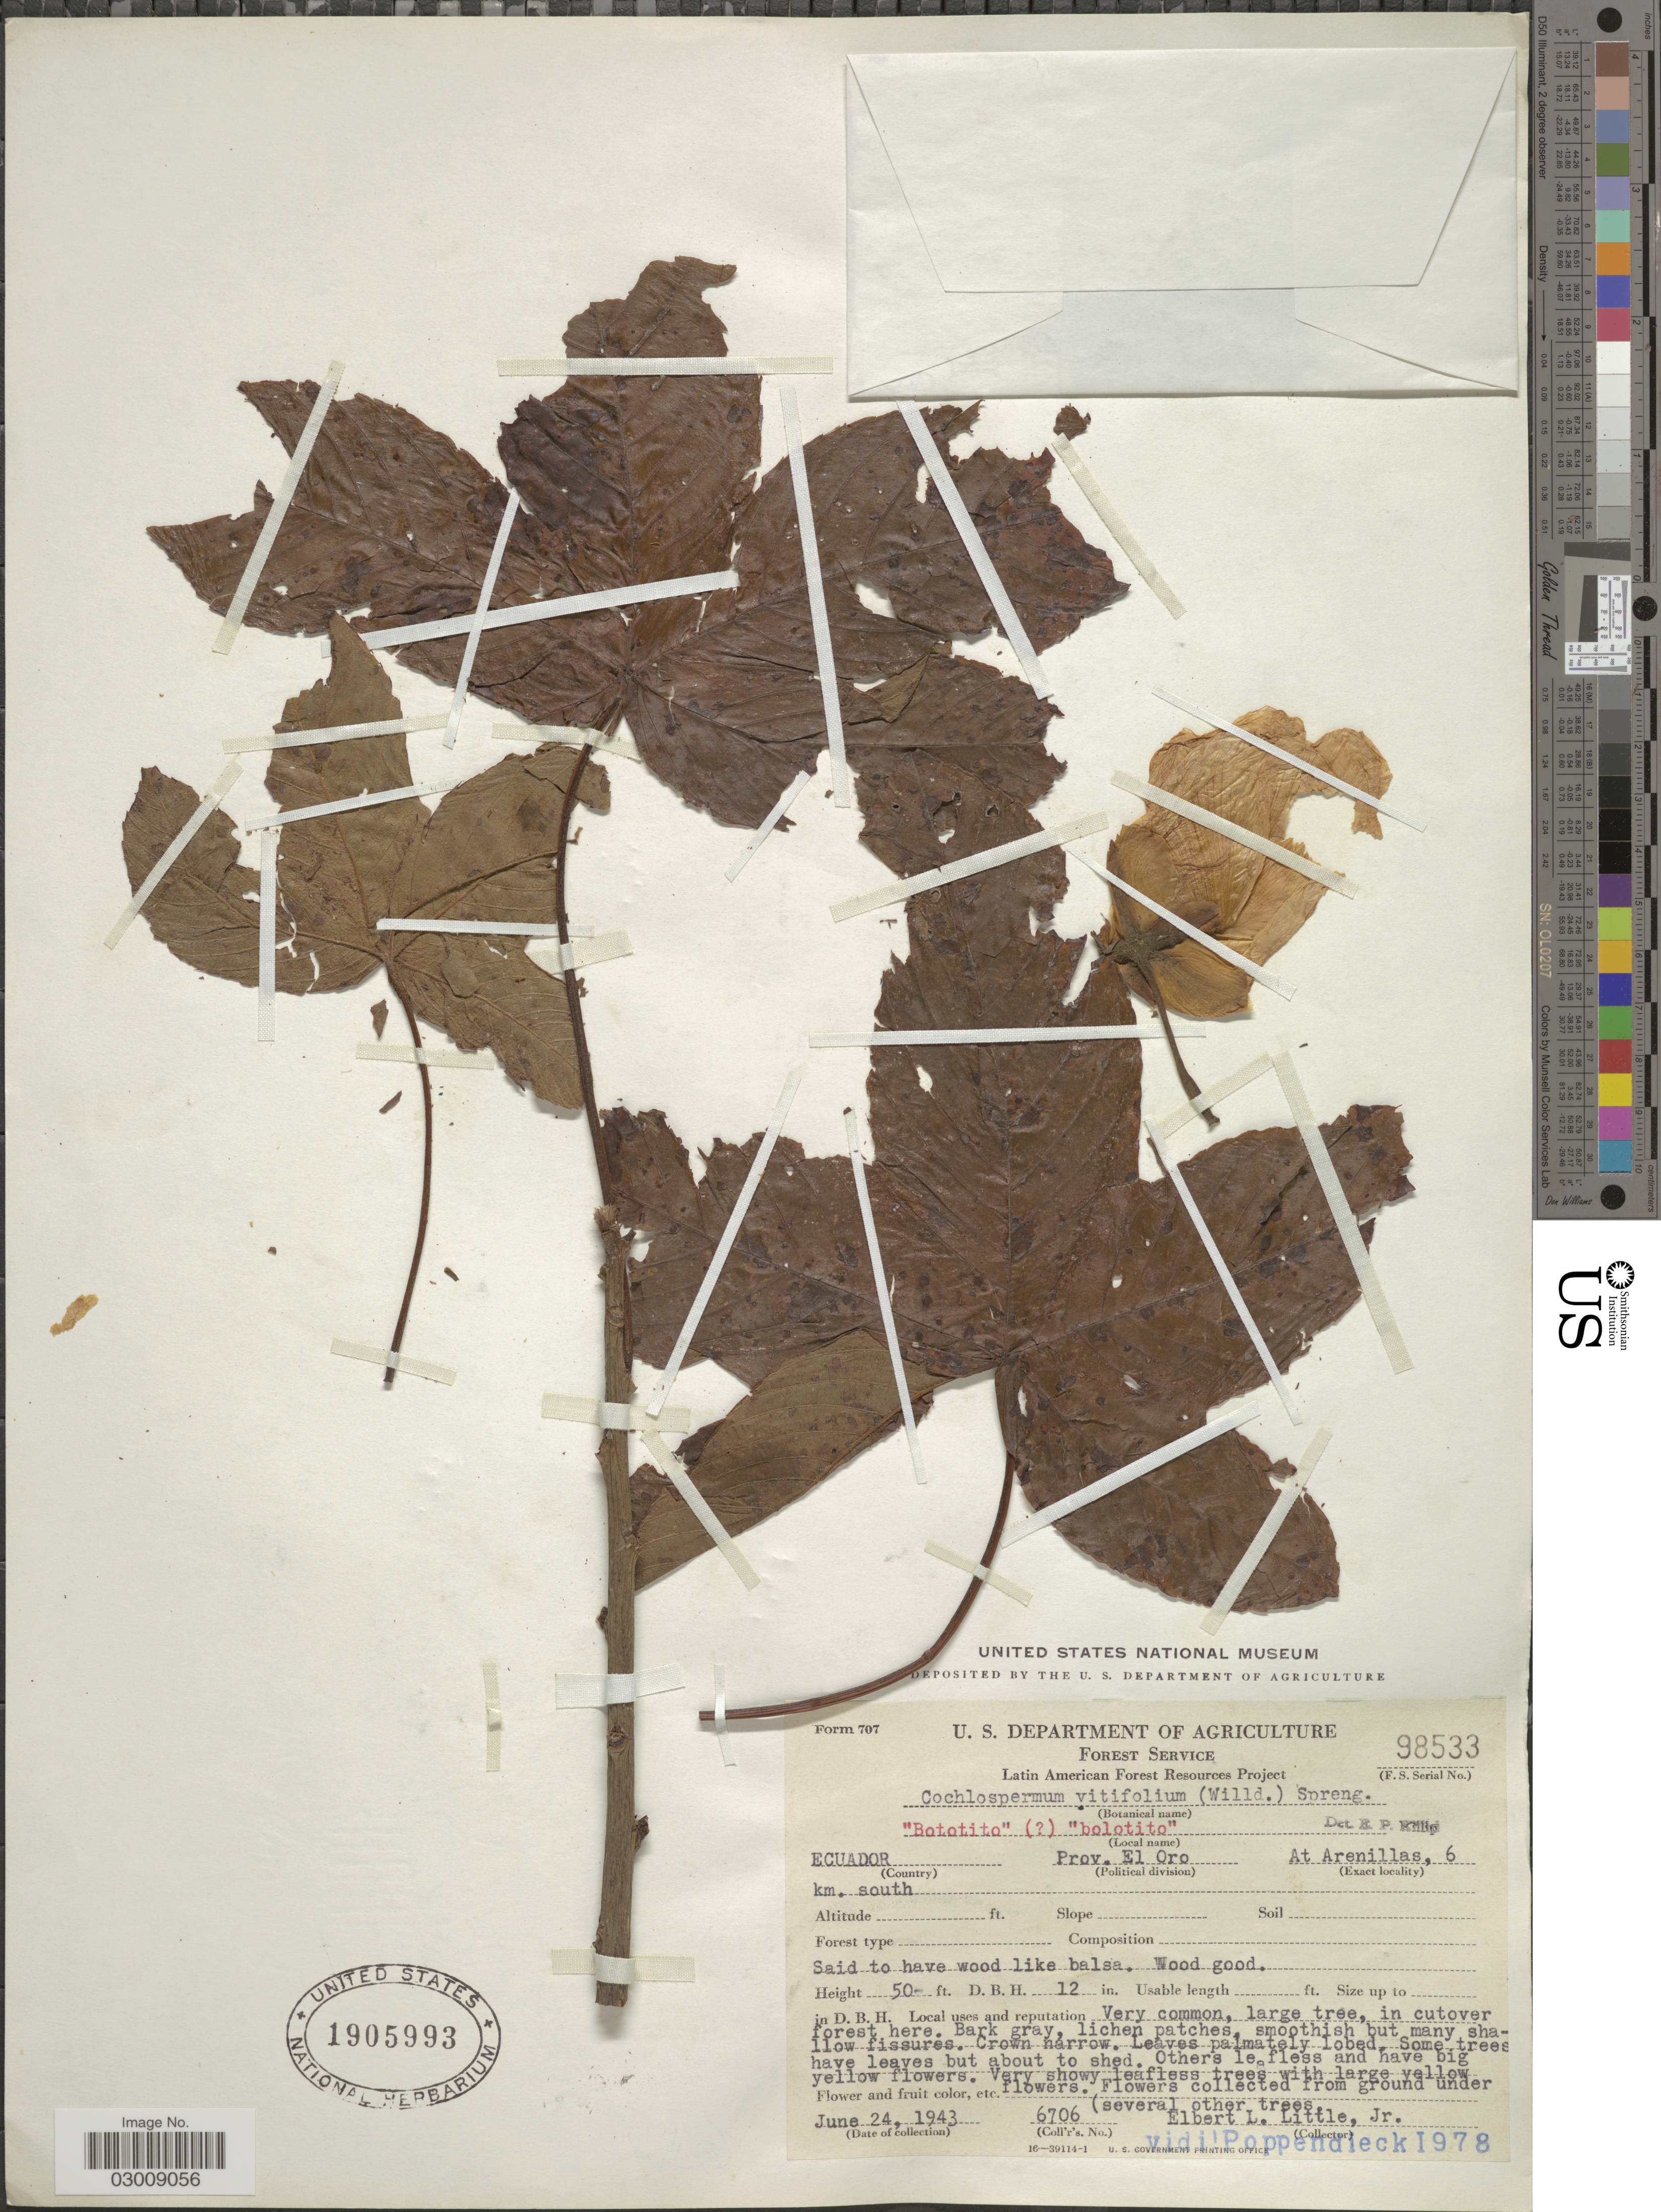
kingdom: Plantae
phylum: Tracheophyta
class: Magnoliopsida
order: Malvales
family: Cochlospermaceae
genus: Cochlospermum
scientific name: Cochlospermum vitifolium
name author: (Willd.) Spreng.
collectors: E. L. Little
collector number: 6706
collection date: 1943-06-24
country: Ecuador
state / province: El Oro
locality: At Arenillas, 6 km. south.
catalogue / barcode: US 1905993